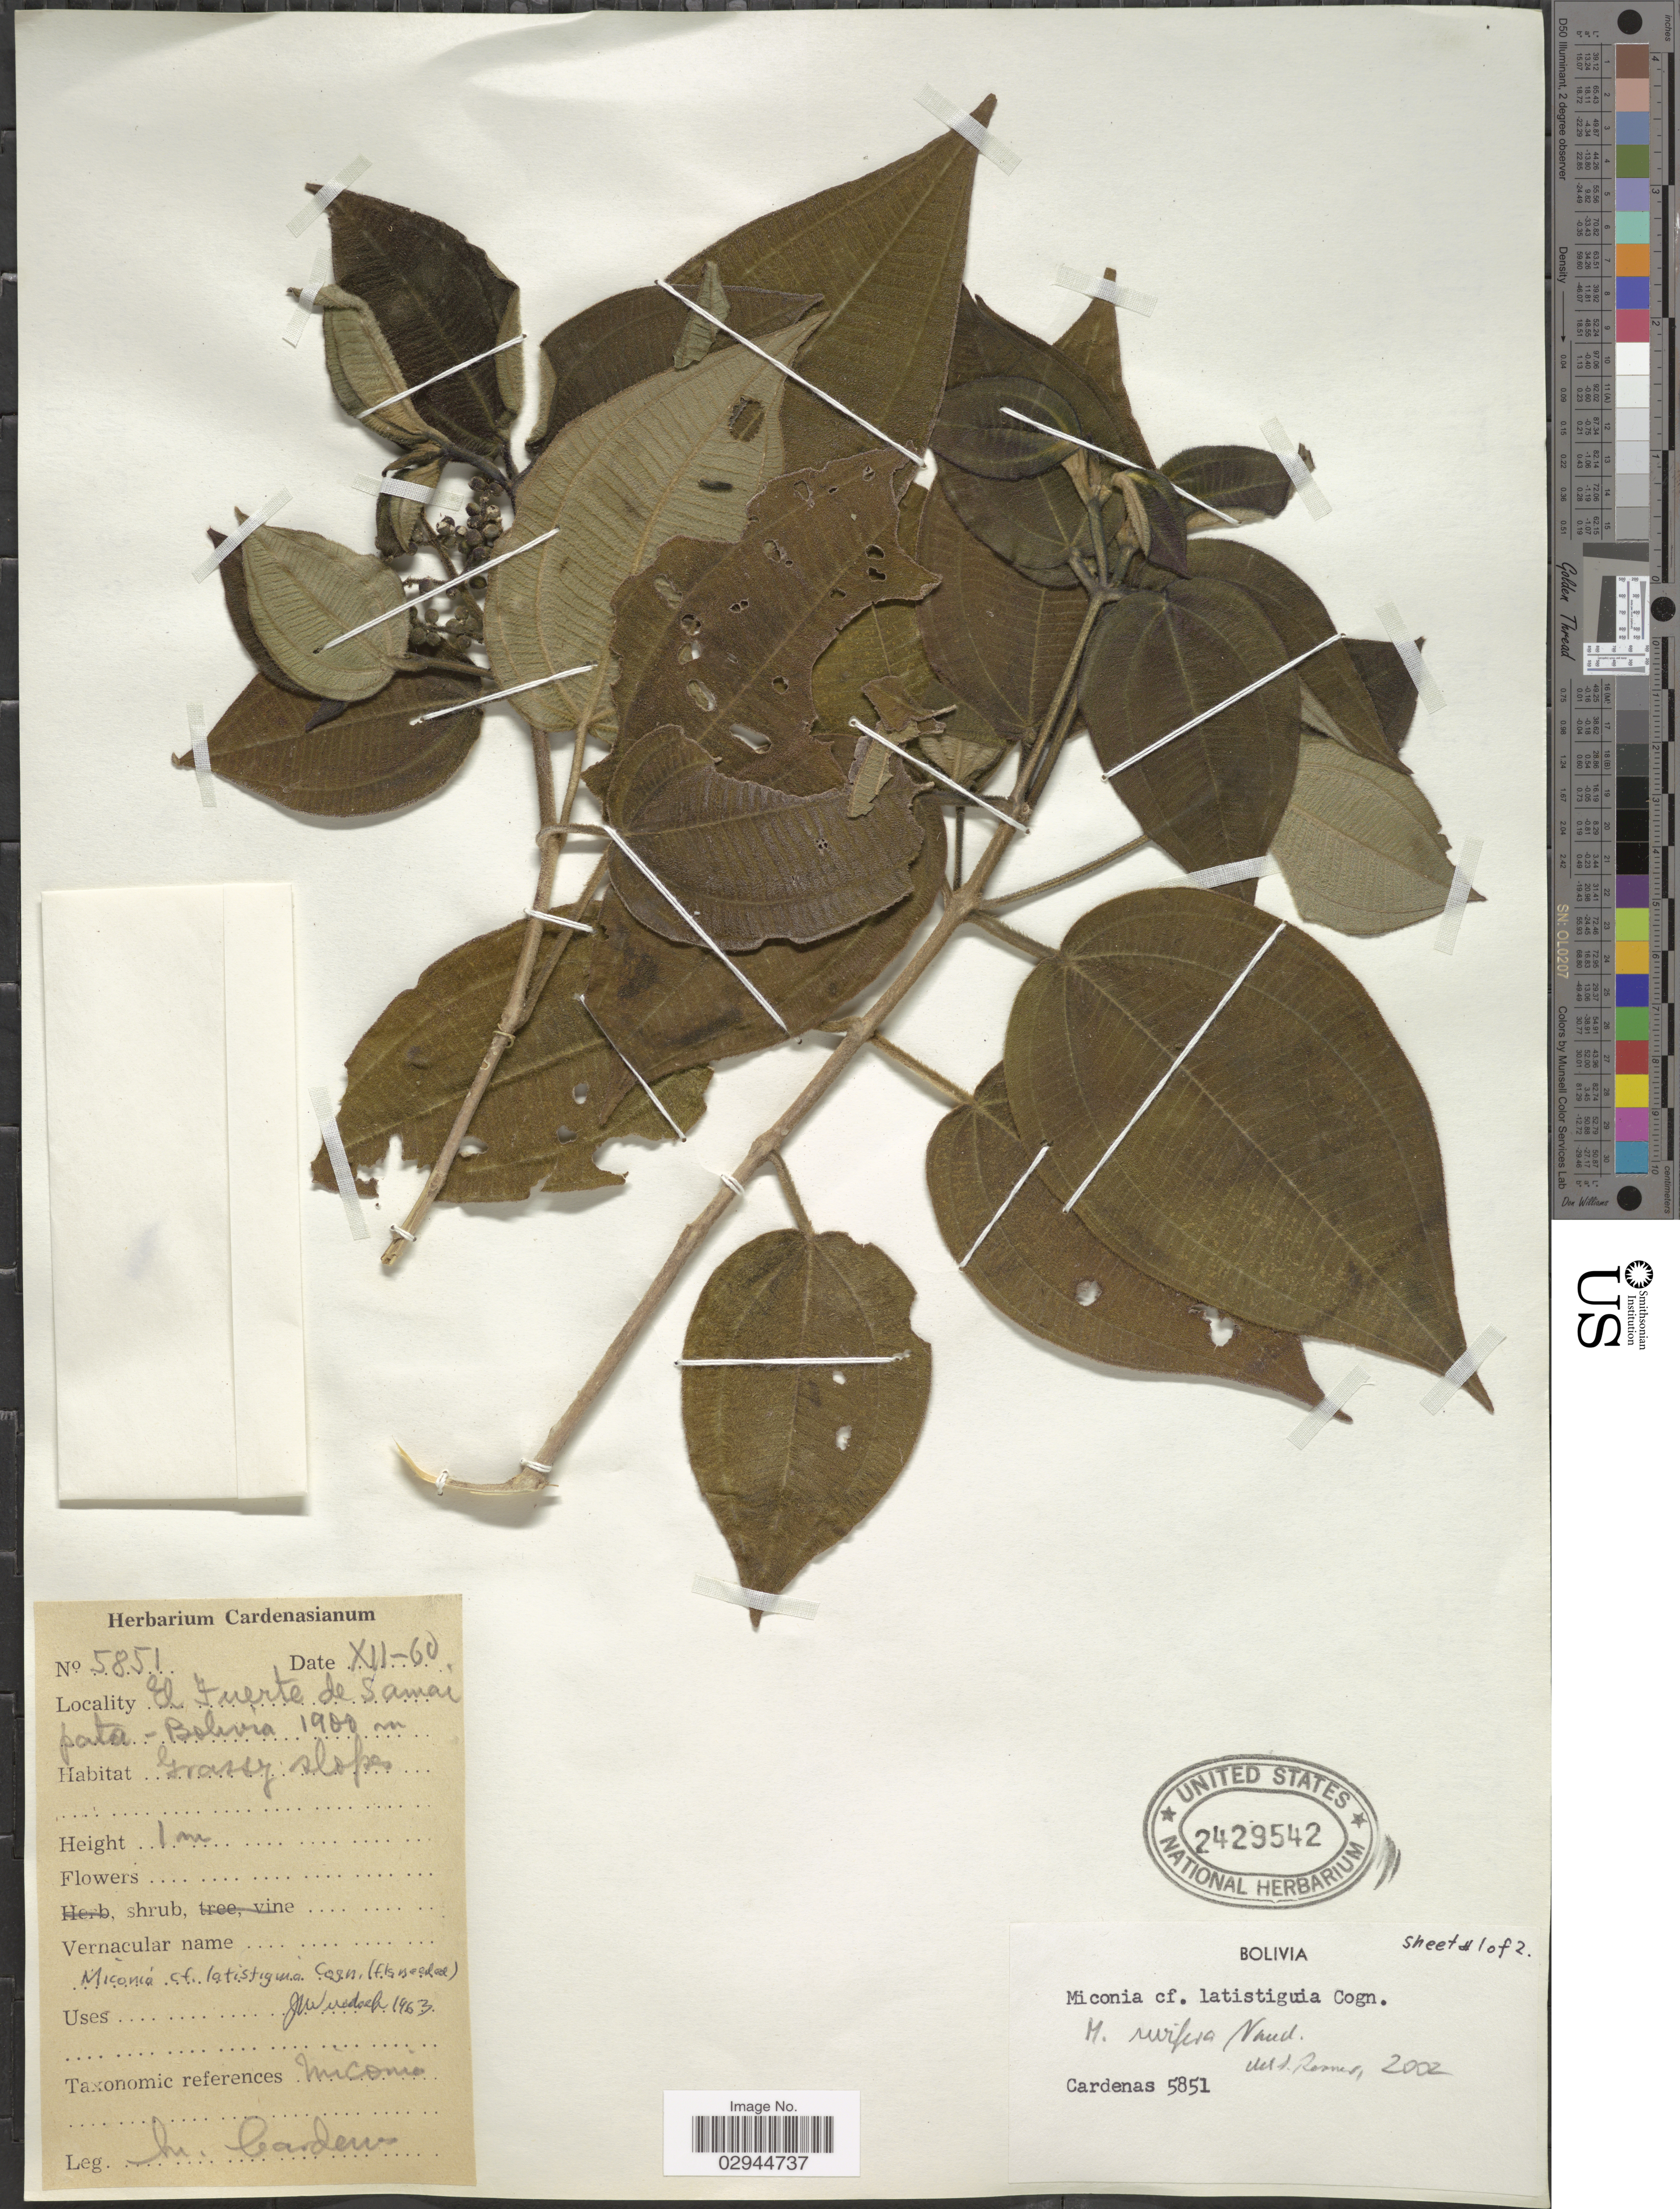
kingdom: Plantae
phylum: Tracheophyta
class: Magnoliopsida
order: Myrtales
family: Melastomataceae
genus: Miconia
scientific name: Miconia uvifera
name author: Naudin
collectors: M. Cárdenas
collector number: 5851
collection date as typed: Transcribed d/m/y: /12/60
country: Bolivia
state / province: Santa Cruz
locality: El Fuerte de Samaipata.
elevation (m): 1900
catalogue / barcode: US 2429542